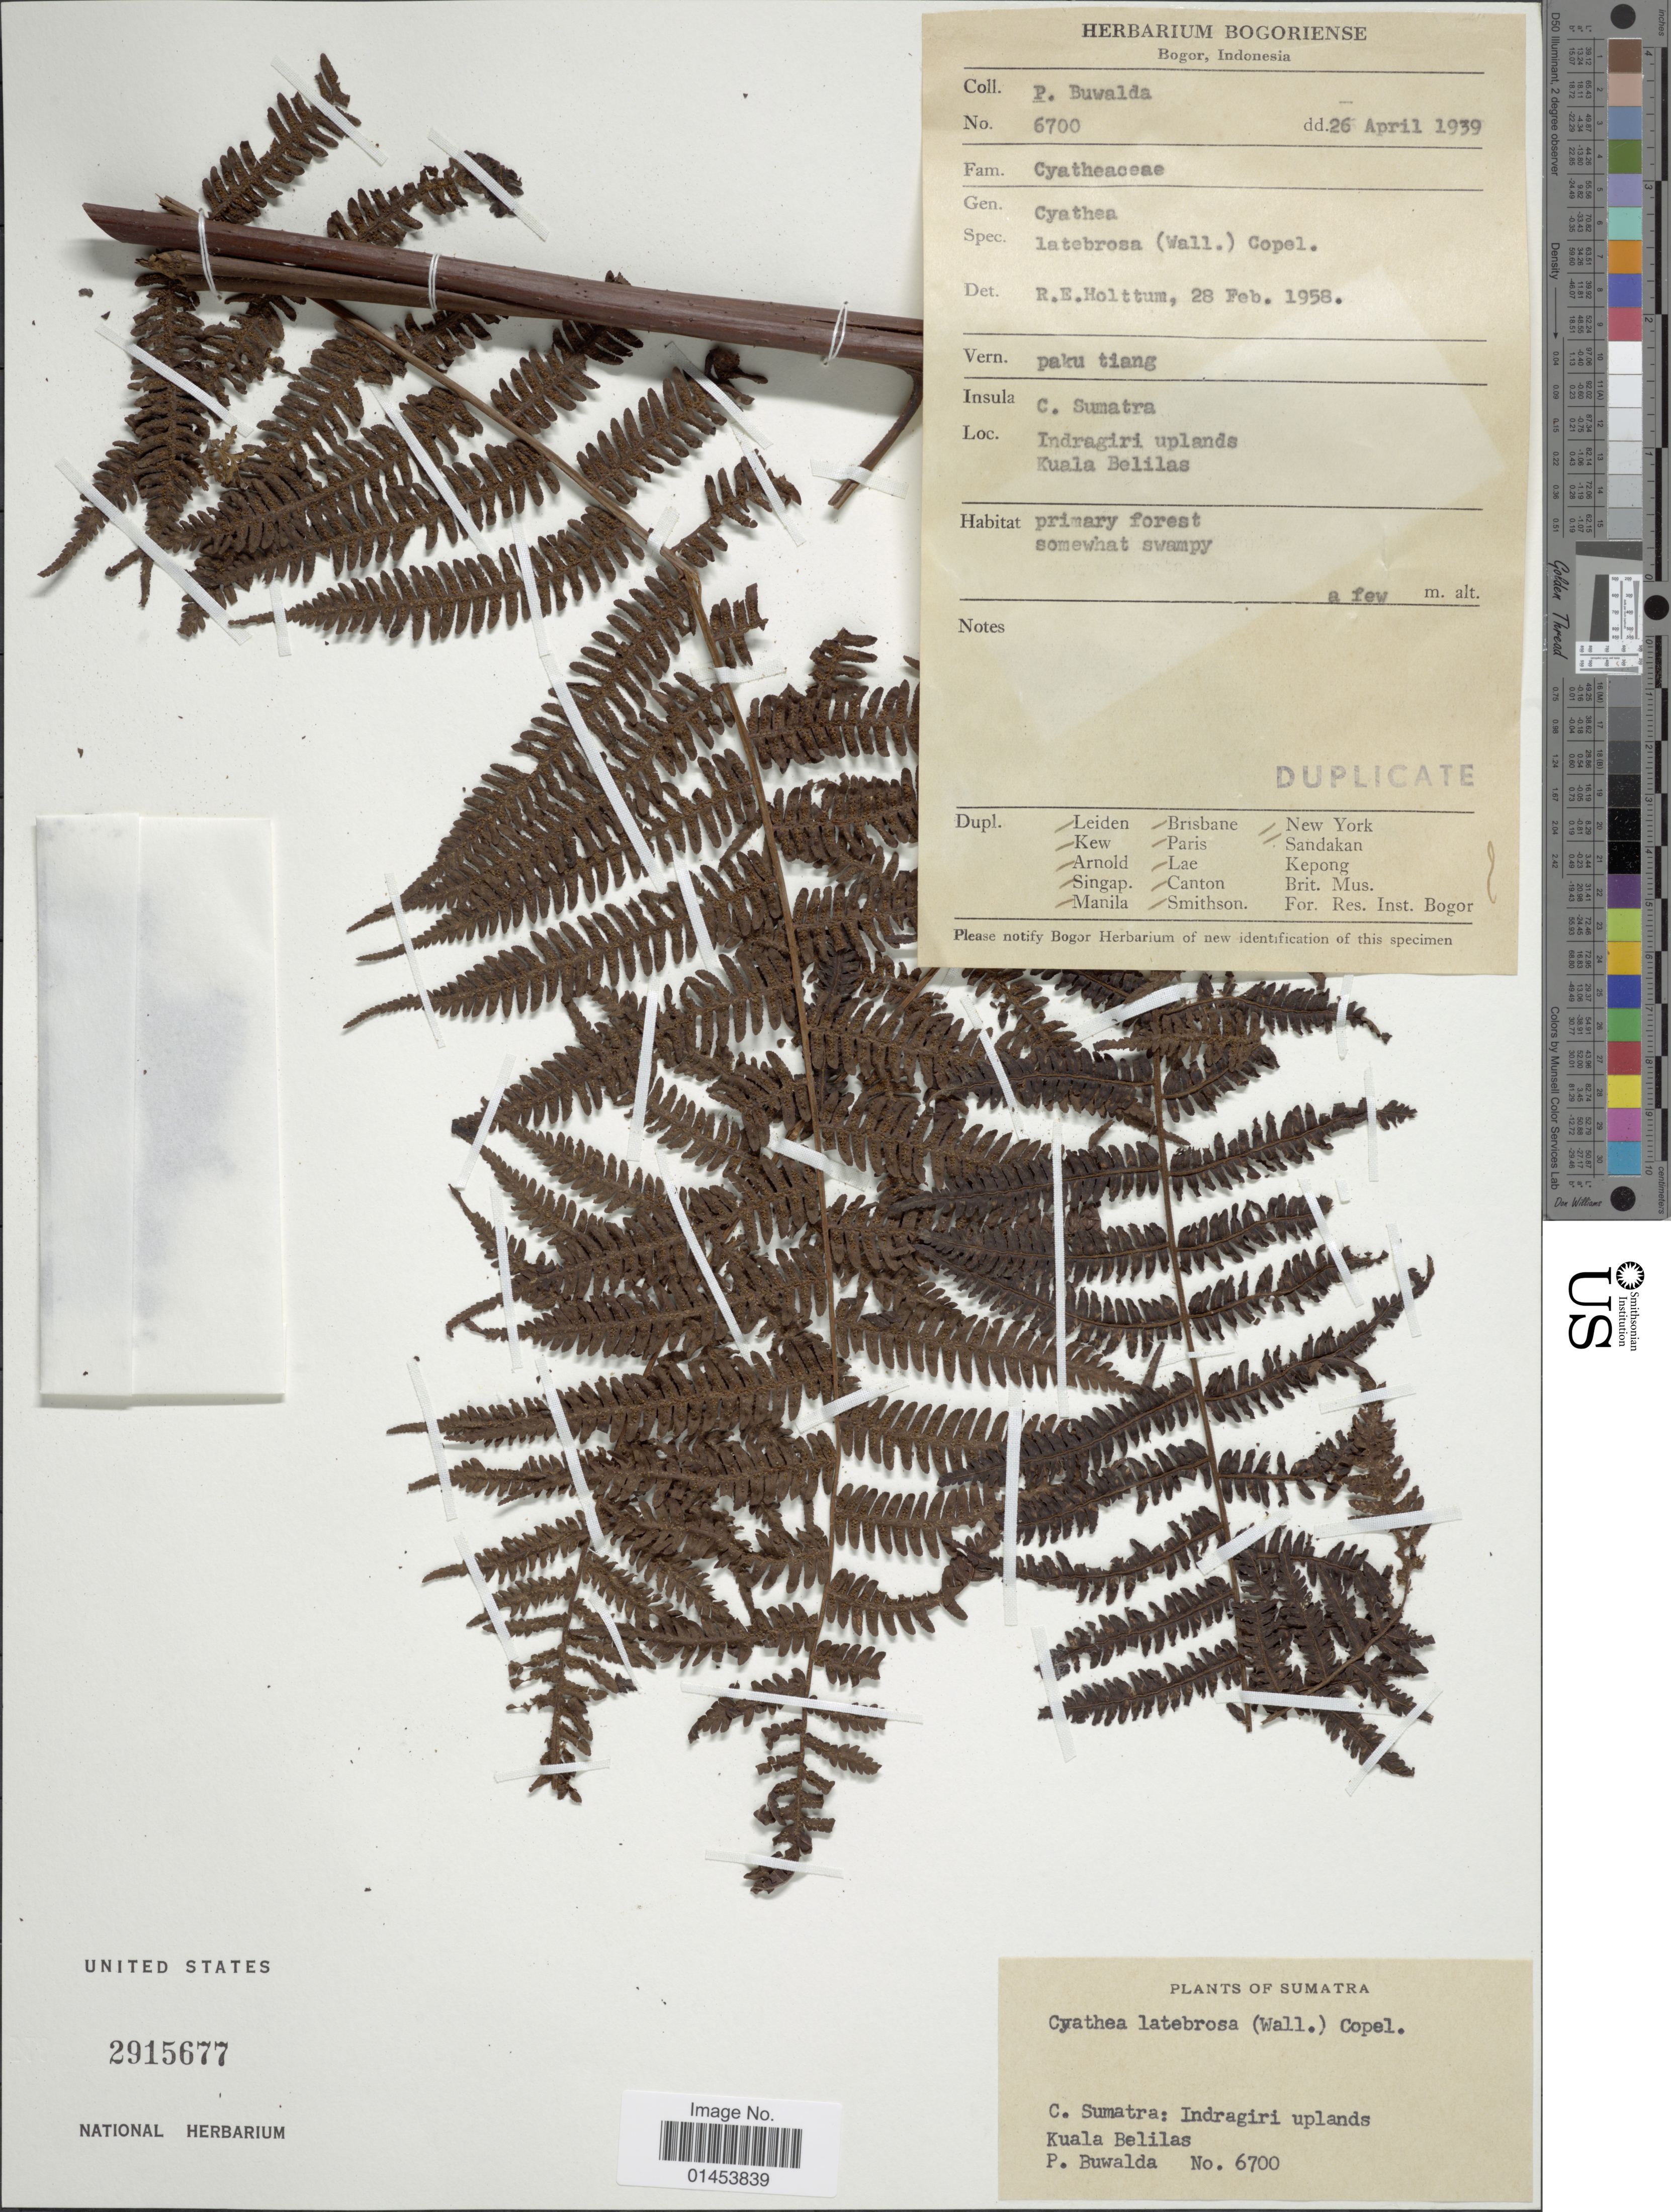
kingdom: Plantae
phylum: Tracheophyta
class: Polypodiopsida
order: Cyatheales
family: Cyatheaceae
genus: Cyathea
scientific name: Cyathea latebrosa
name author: (Wall. ex Hook.) Copel.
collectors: P. Buwalda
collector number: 6700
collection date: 1939-04-26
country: Indonesia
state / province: Sumatra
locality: C. Sumatra, Indragiri uplands, Kuala Belilas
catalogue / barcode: US 2915677